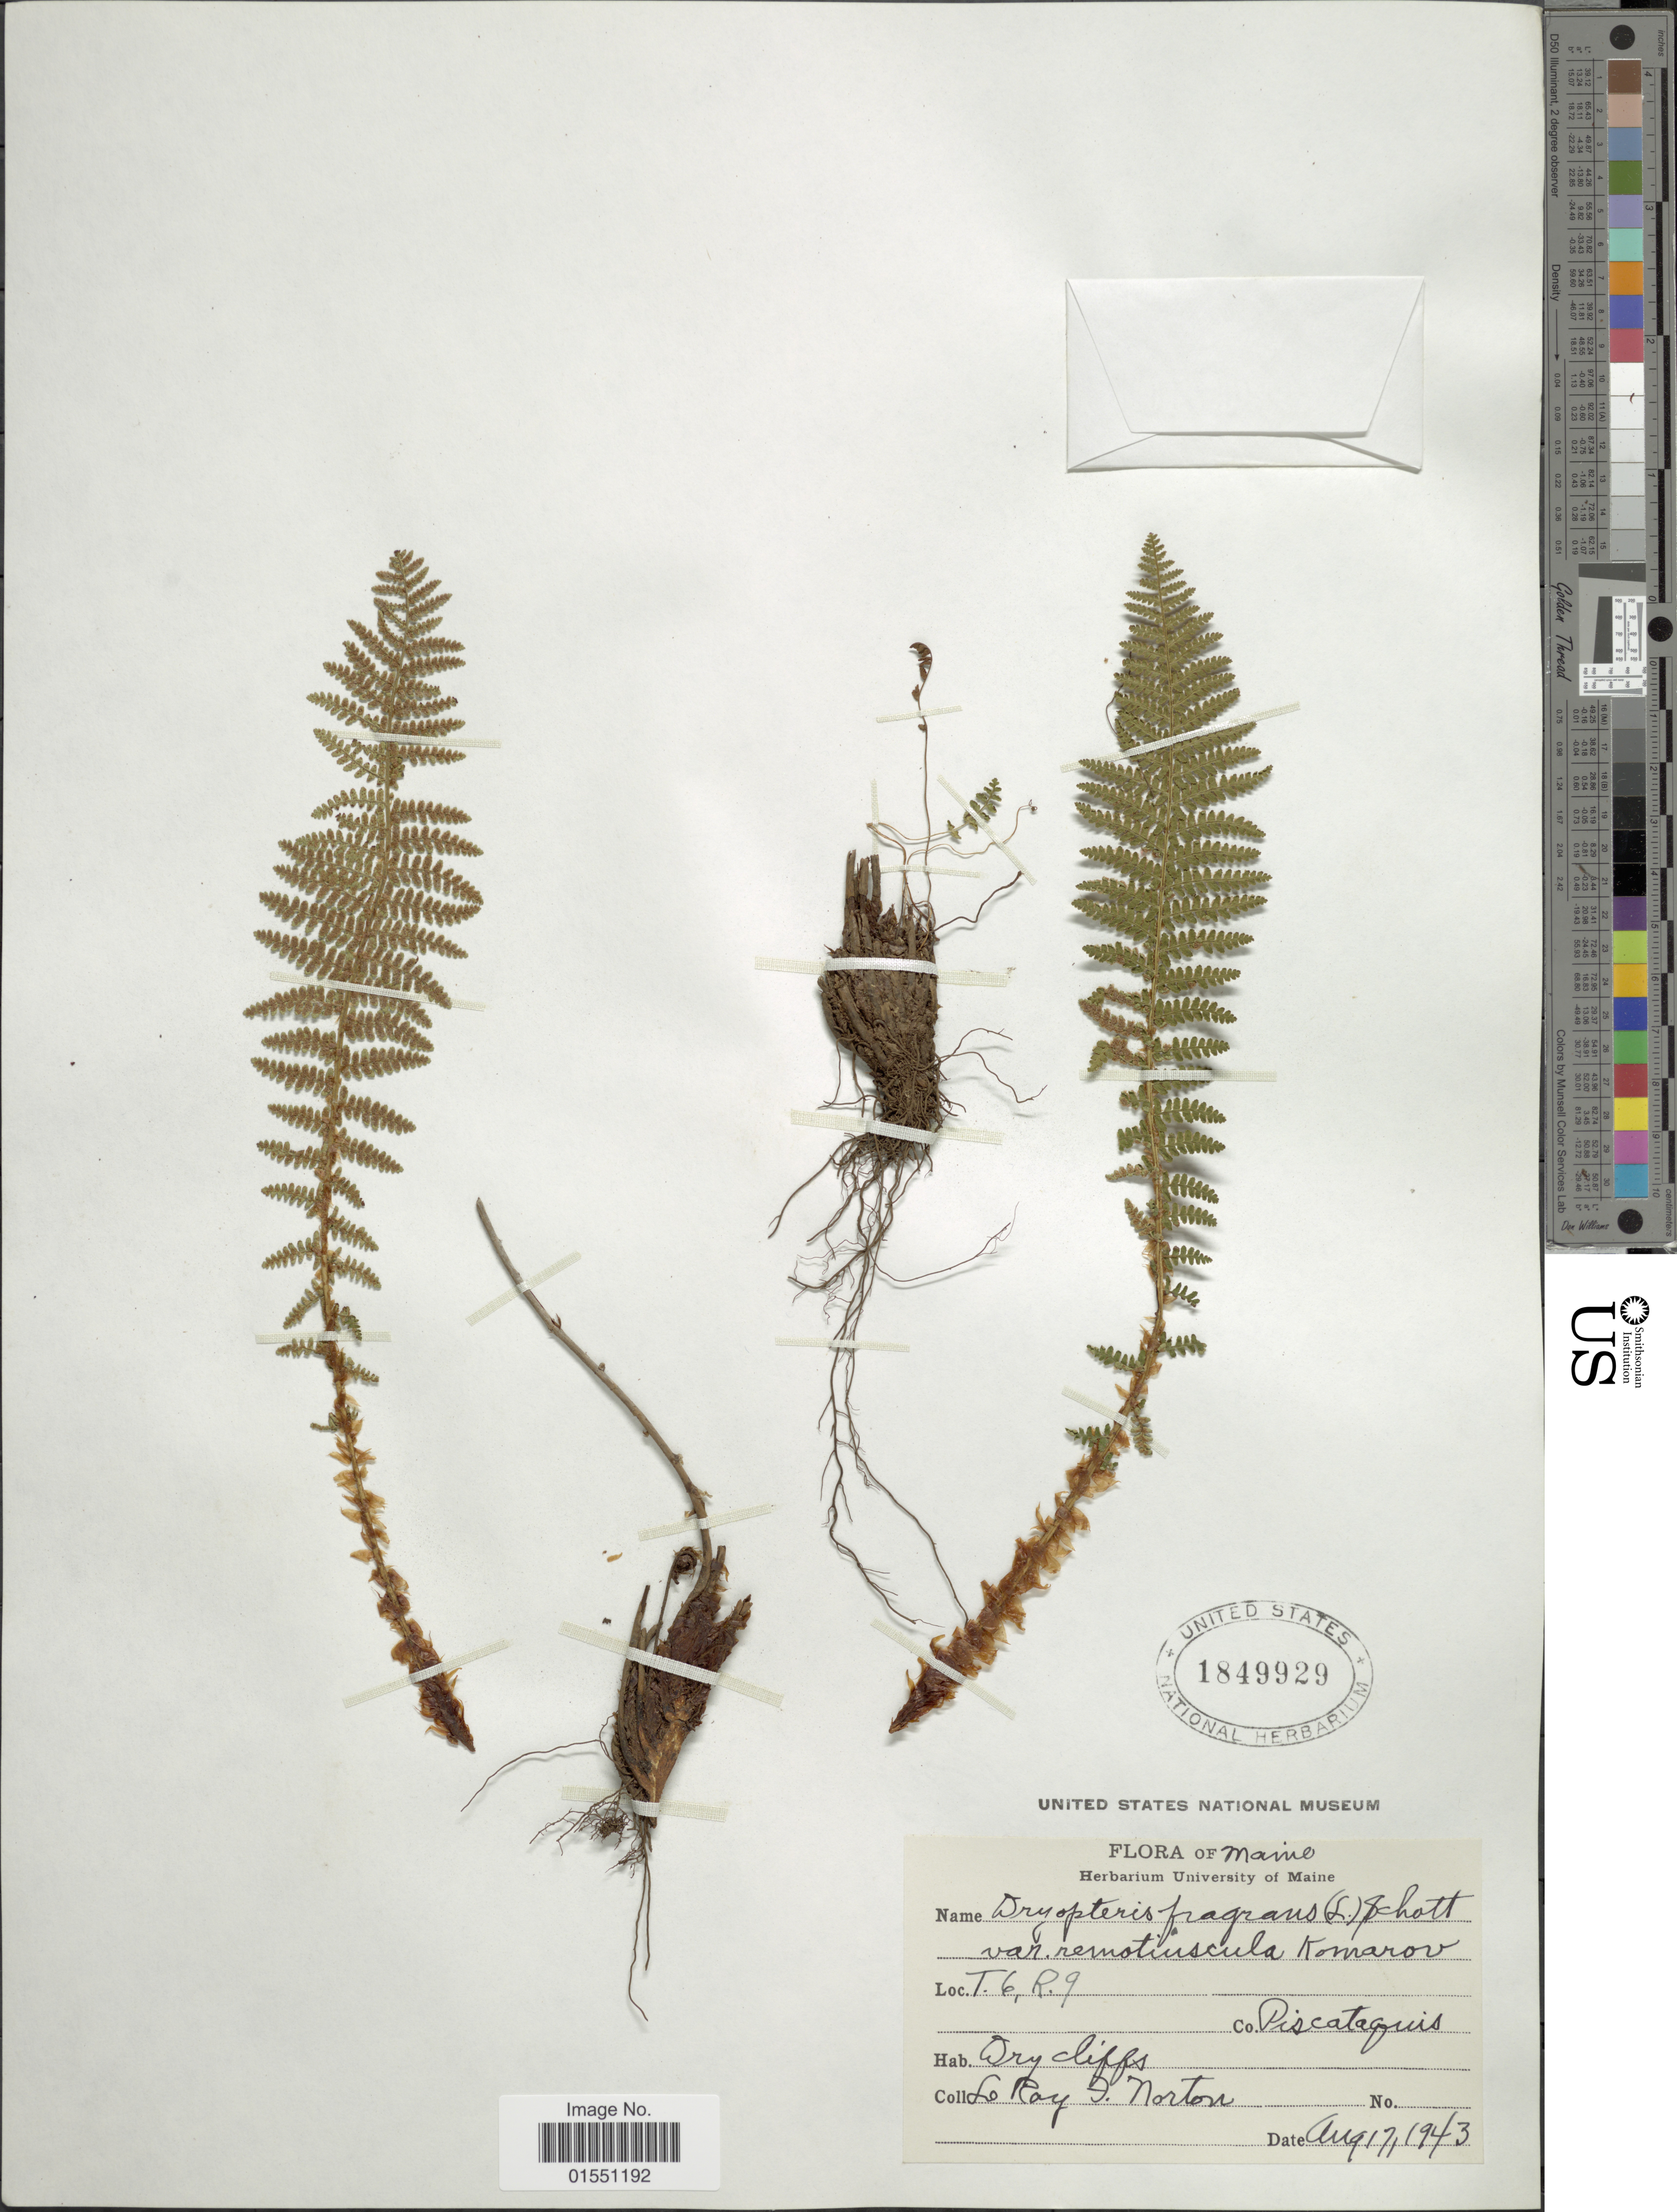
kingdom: Plantae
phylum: Tracheophyta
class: Polypodiopsida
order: Polypodiales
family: Dryopteridaceae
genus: Dryopteris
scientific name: Dryopteris fragrans var. hookeriana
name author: A. Prince ex Weath.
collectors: L. Norton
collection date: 1943-08-17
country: United States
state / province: Maine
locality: T.6, R.9. Co. Piscataquis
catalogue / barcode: US 1849929